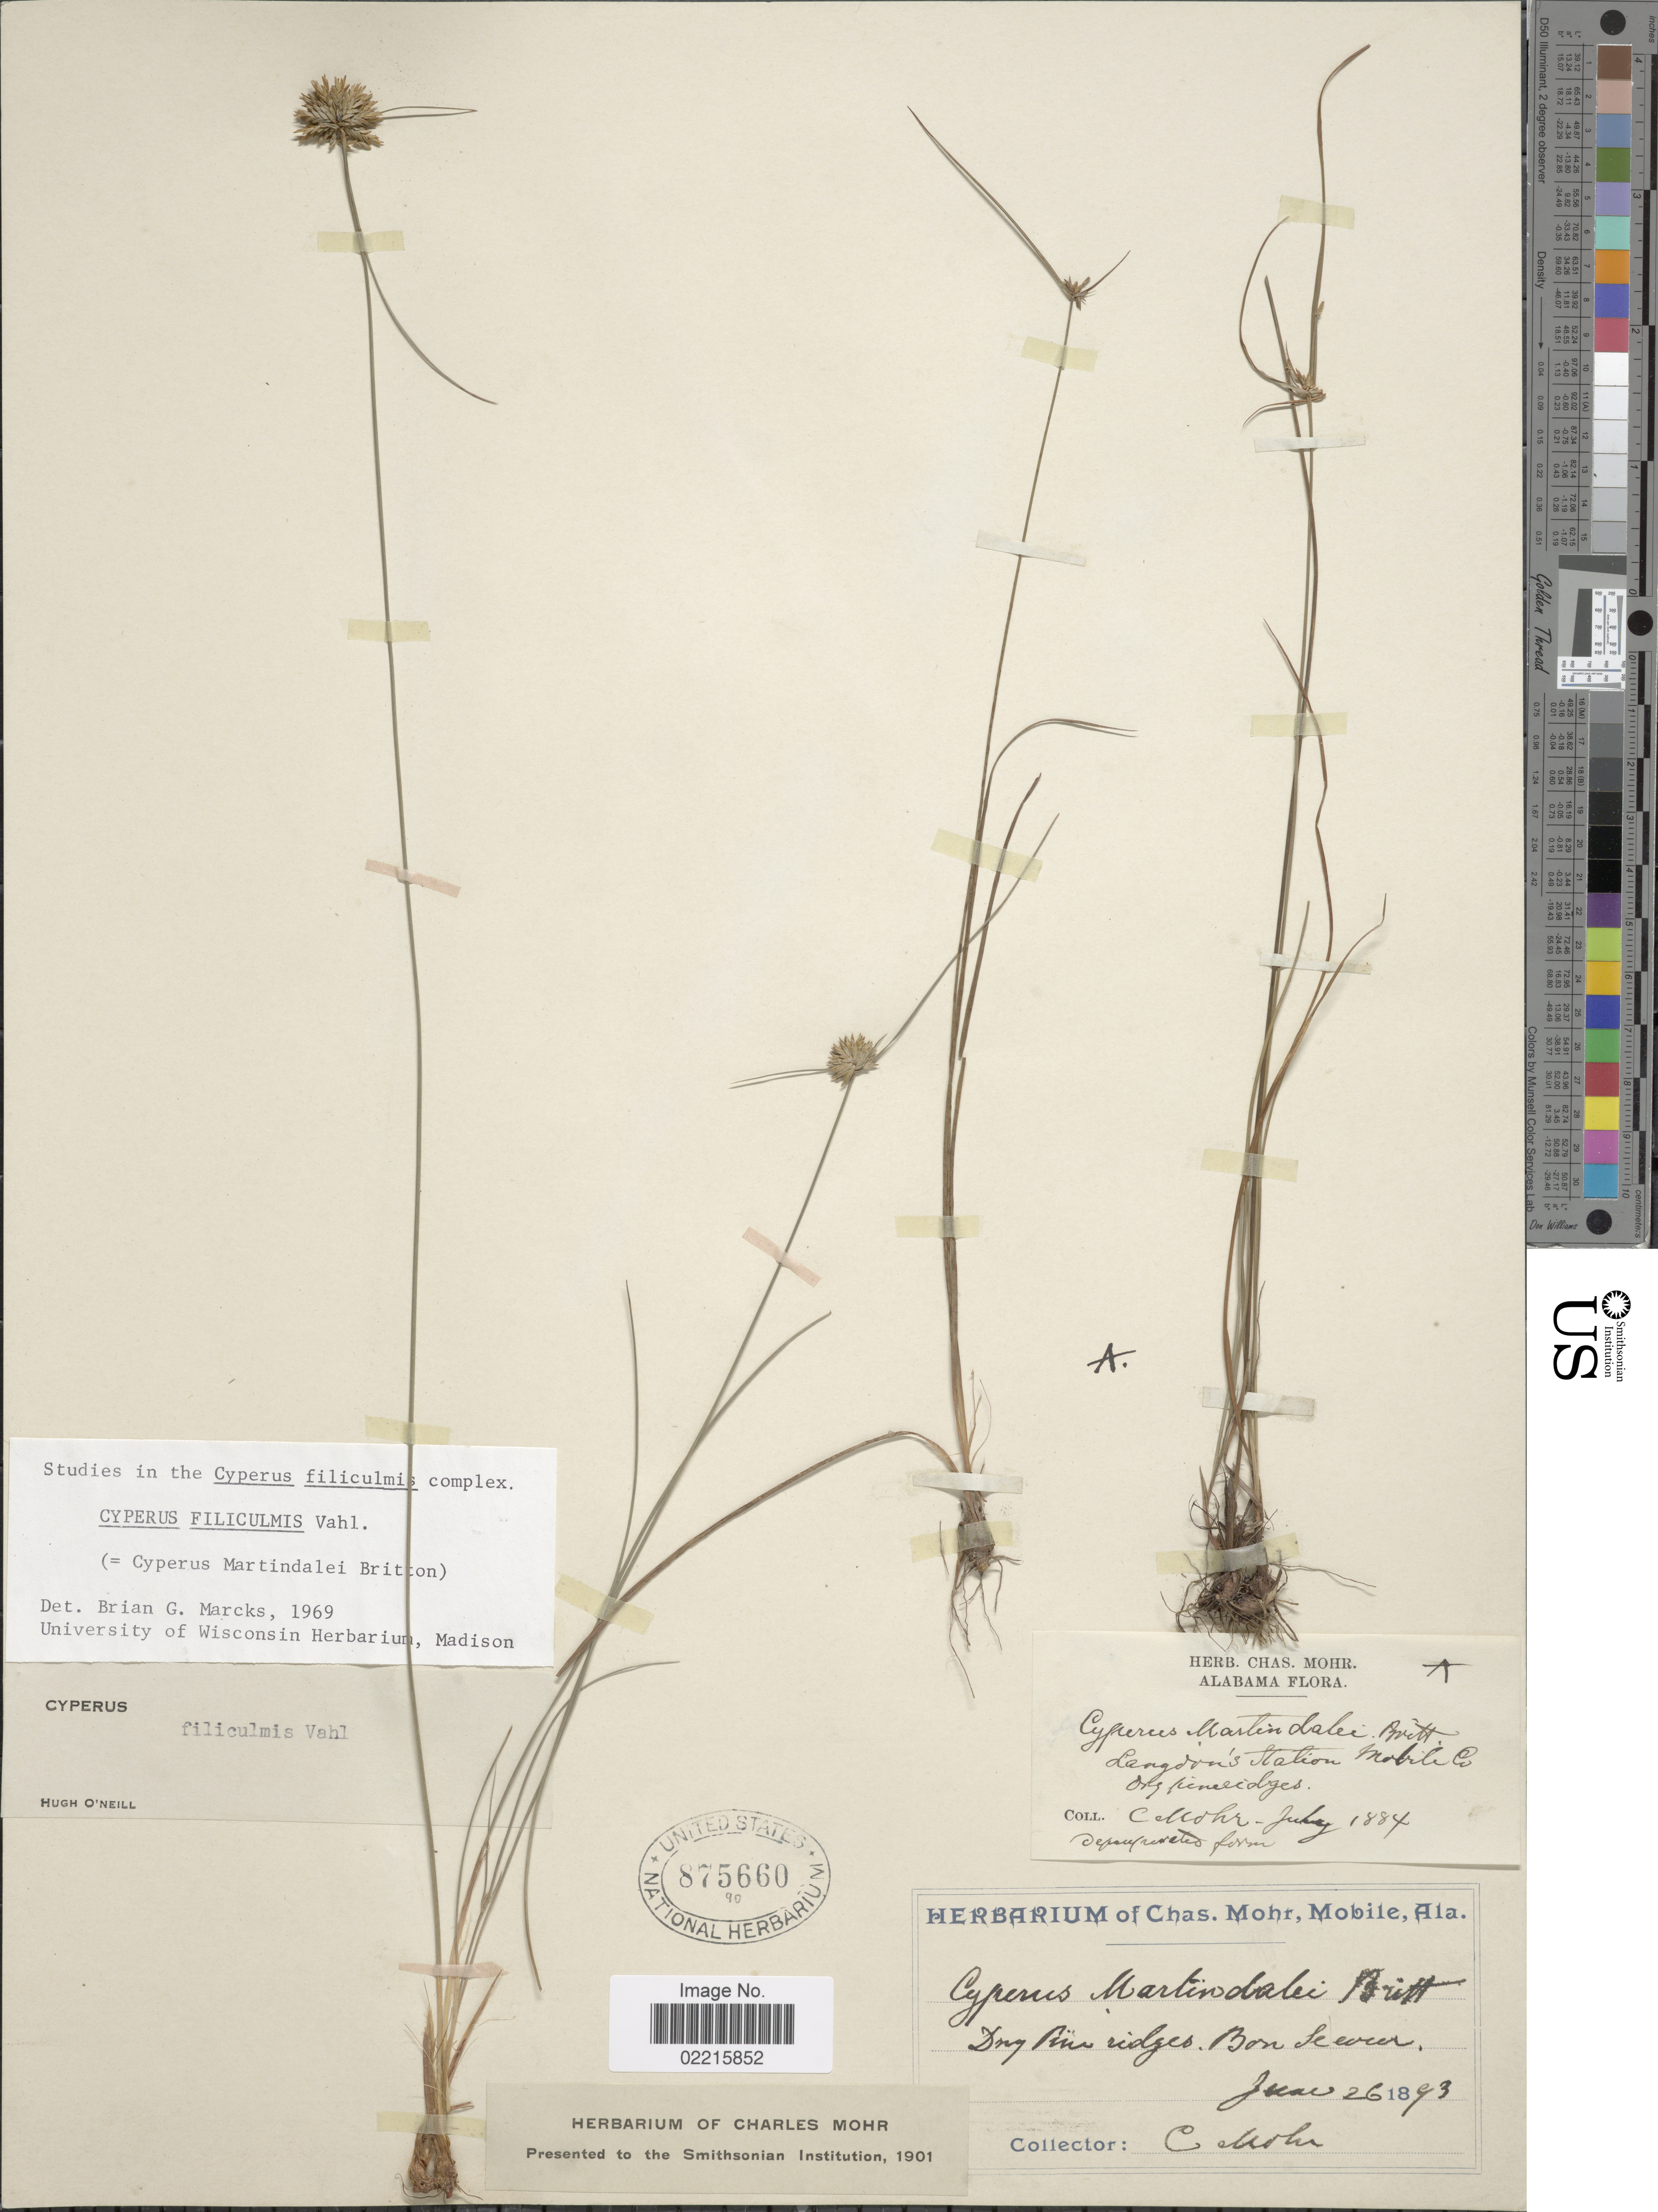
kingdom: Plantae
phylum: Tracheophyta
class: Liliopsida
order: Poales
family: Cyperaceae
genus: Cyperus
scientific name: Cyperus filiculmis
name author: Vahl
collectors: C. T. Mohr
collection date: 1893-06-26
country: United States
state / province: Alabama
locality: Langdon's Station, Mobile Co.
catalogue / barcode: US 875660